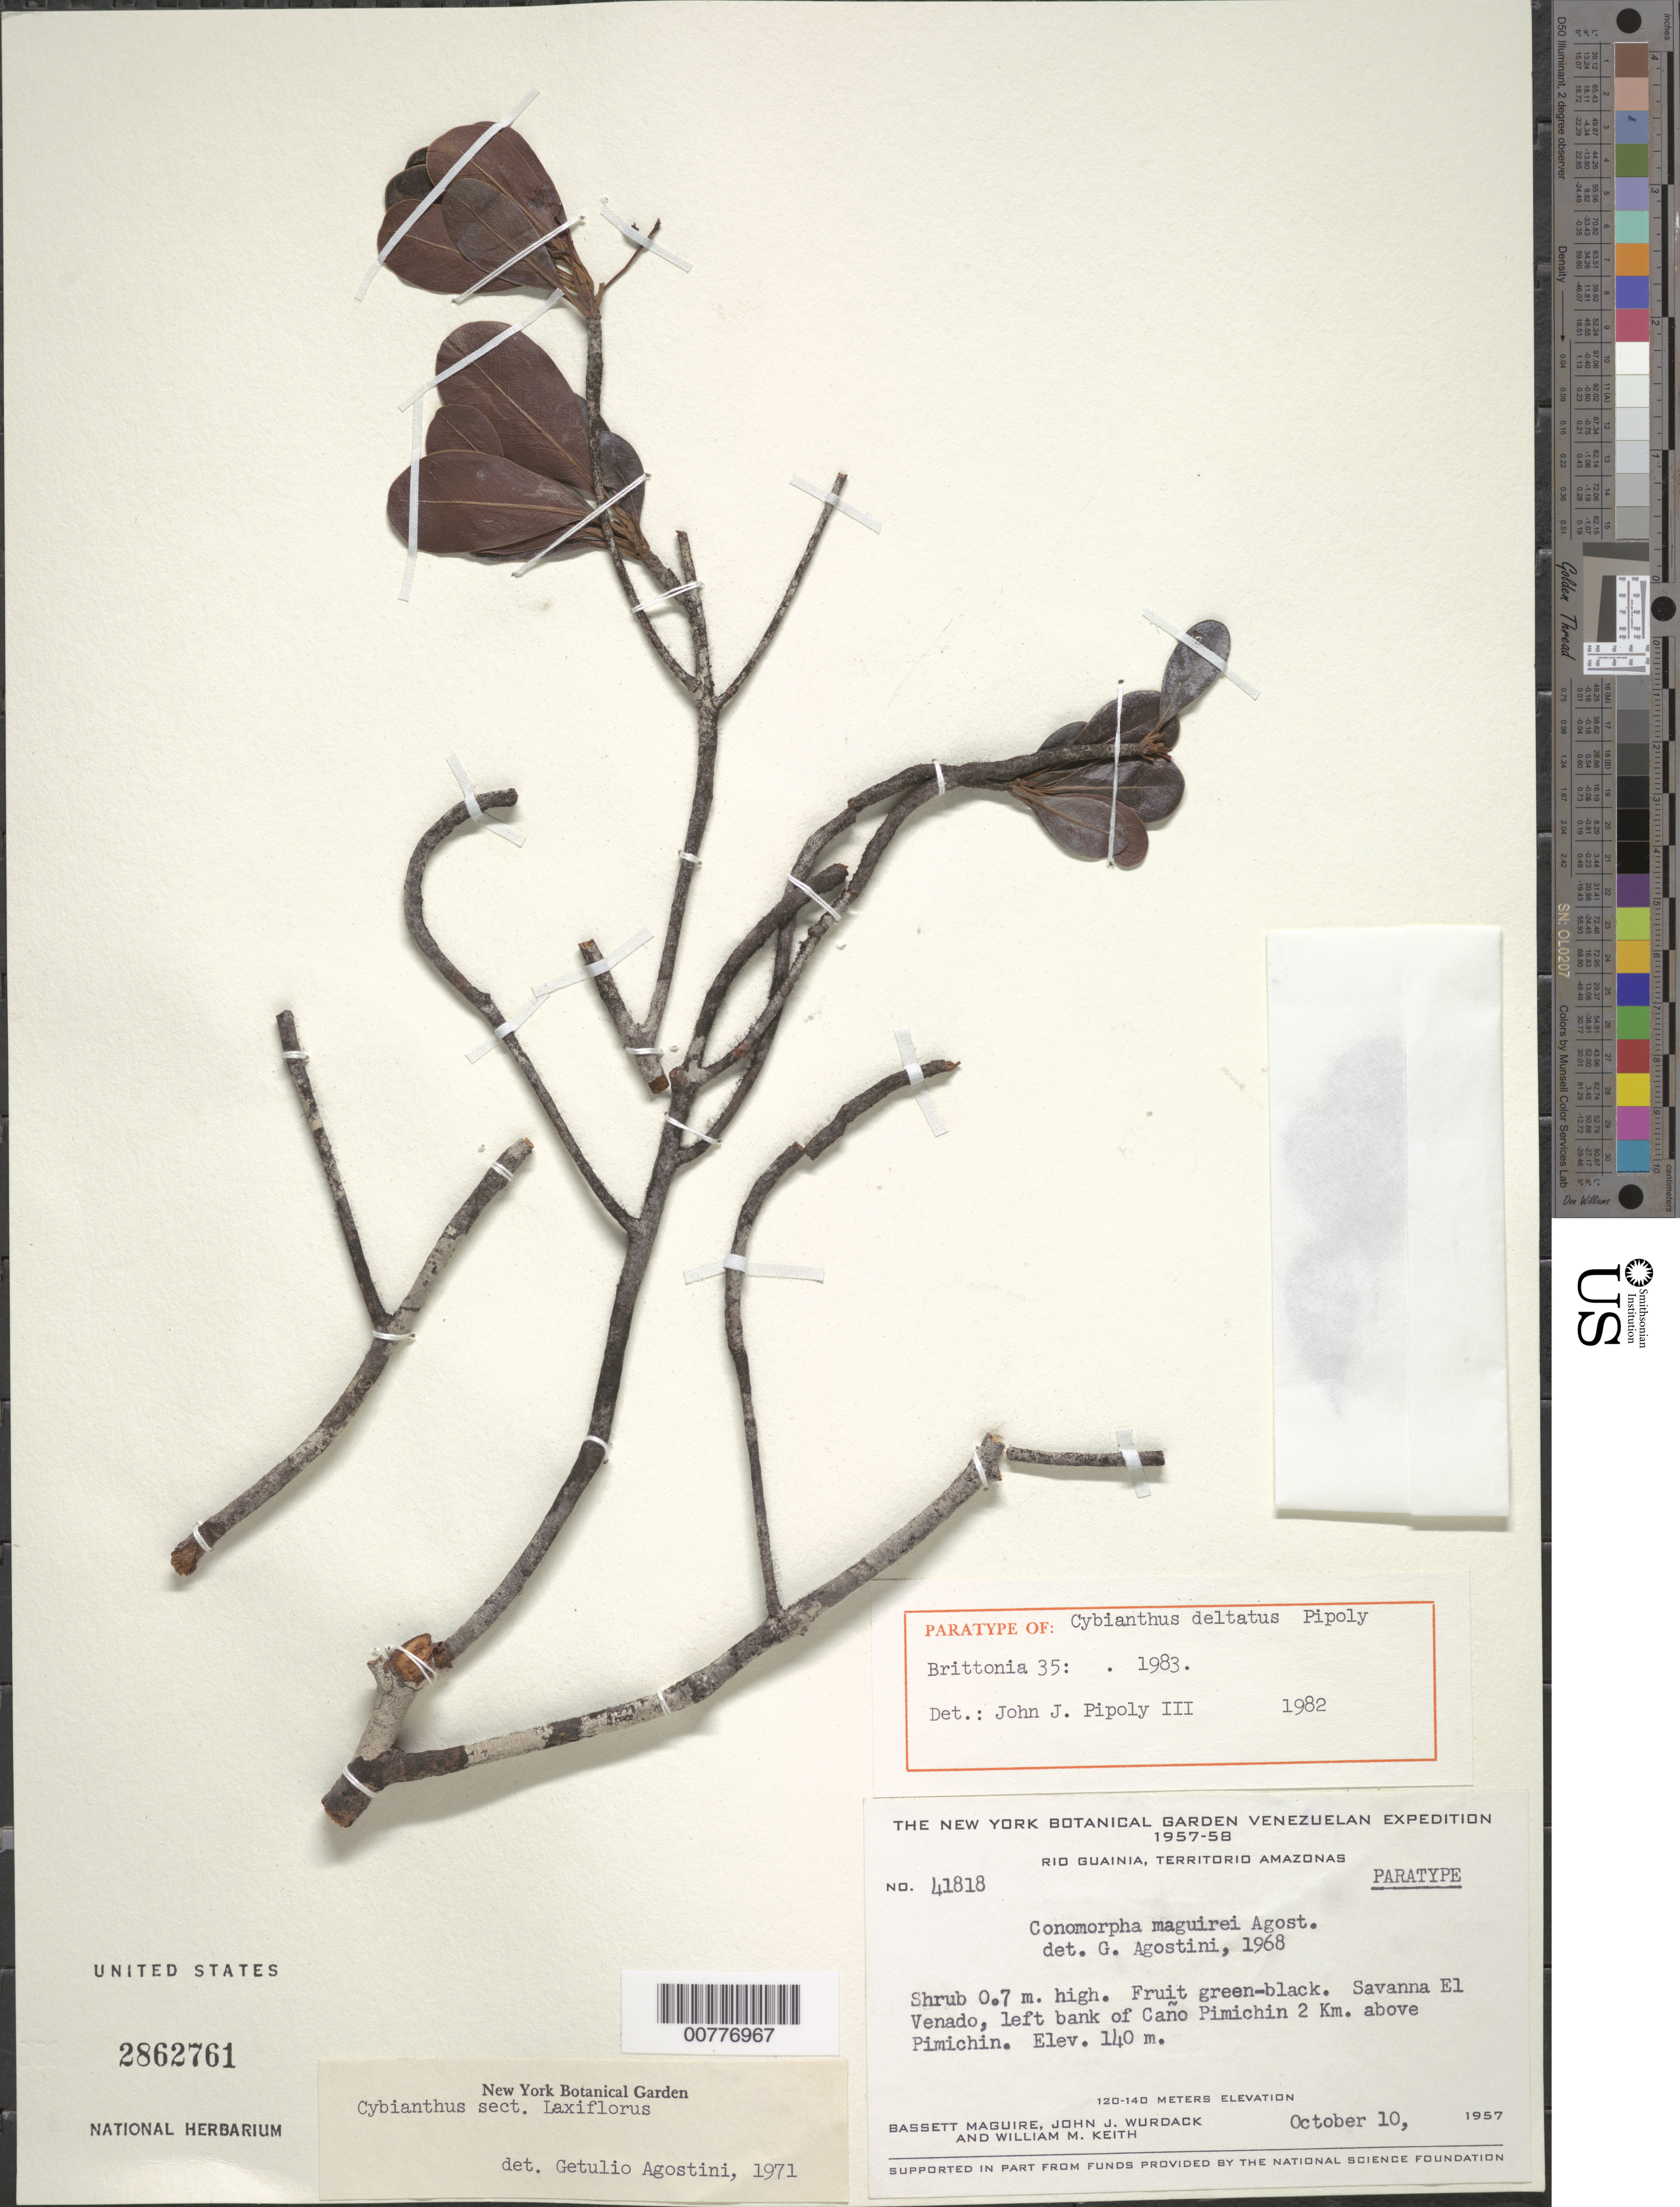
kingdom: Plantae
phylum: Tracheophyta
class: Magnoliopsida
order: Ericales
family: Primulaceae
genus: Cybianthus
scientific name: Cybianthus deltatus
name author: Pipoly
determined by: Pipoly, J. J., III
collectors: B. Maguire, J. J. Wurdack & W. Keith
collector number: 41818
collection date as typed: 10-Oct-57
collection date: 1957-10-10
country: Venezuela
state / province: Amazonas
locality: Río Guainía, Sabana El Venado, left bank of Caño Pimichin, 2 km above Pimichin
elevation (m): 140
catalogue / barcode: US 2862761